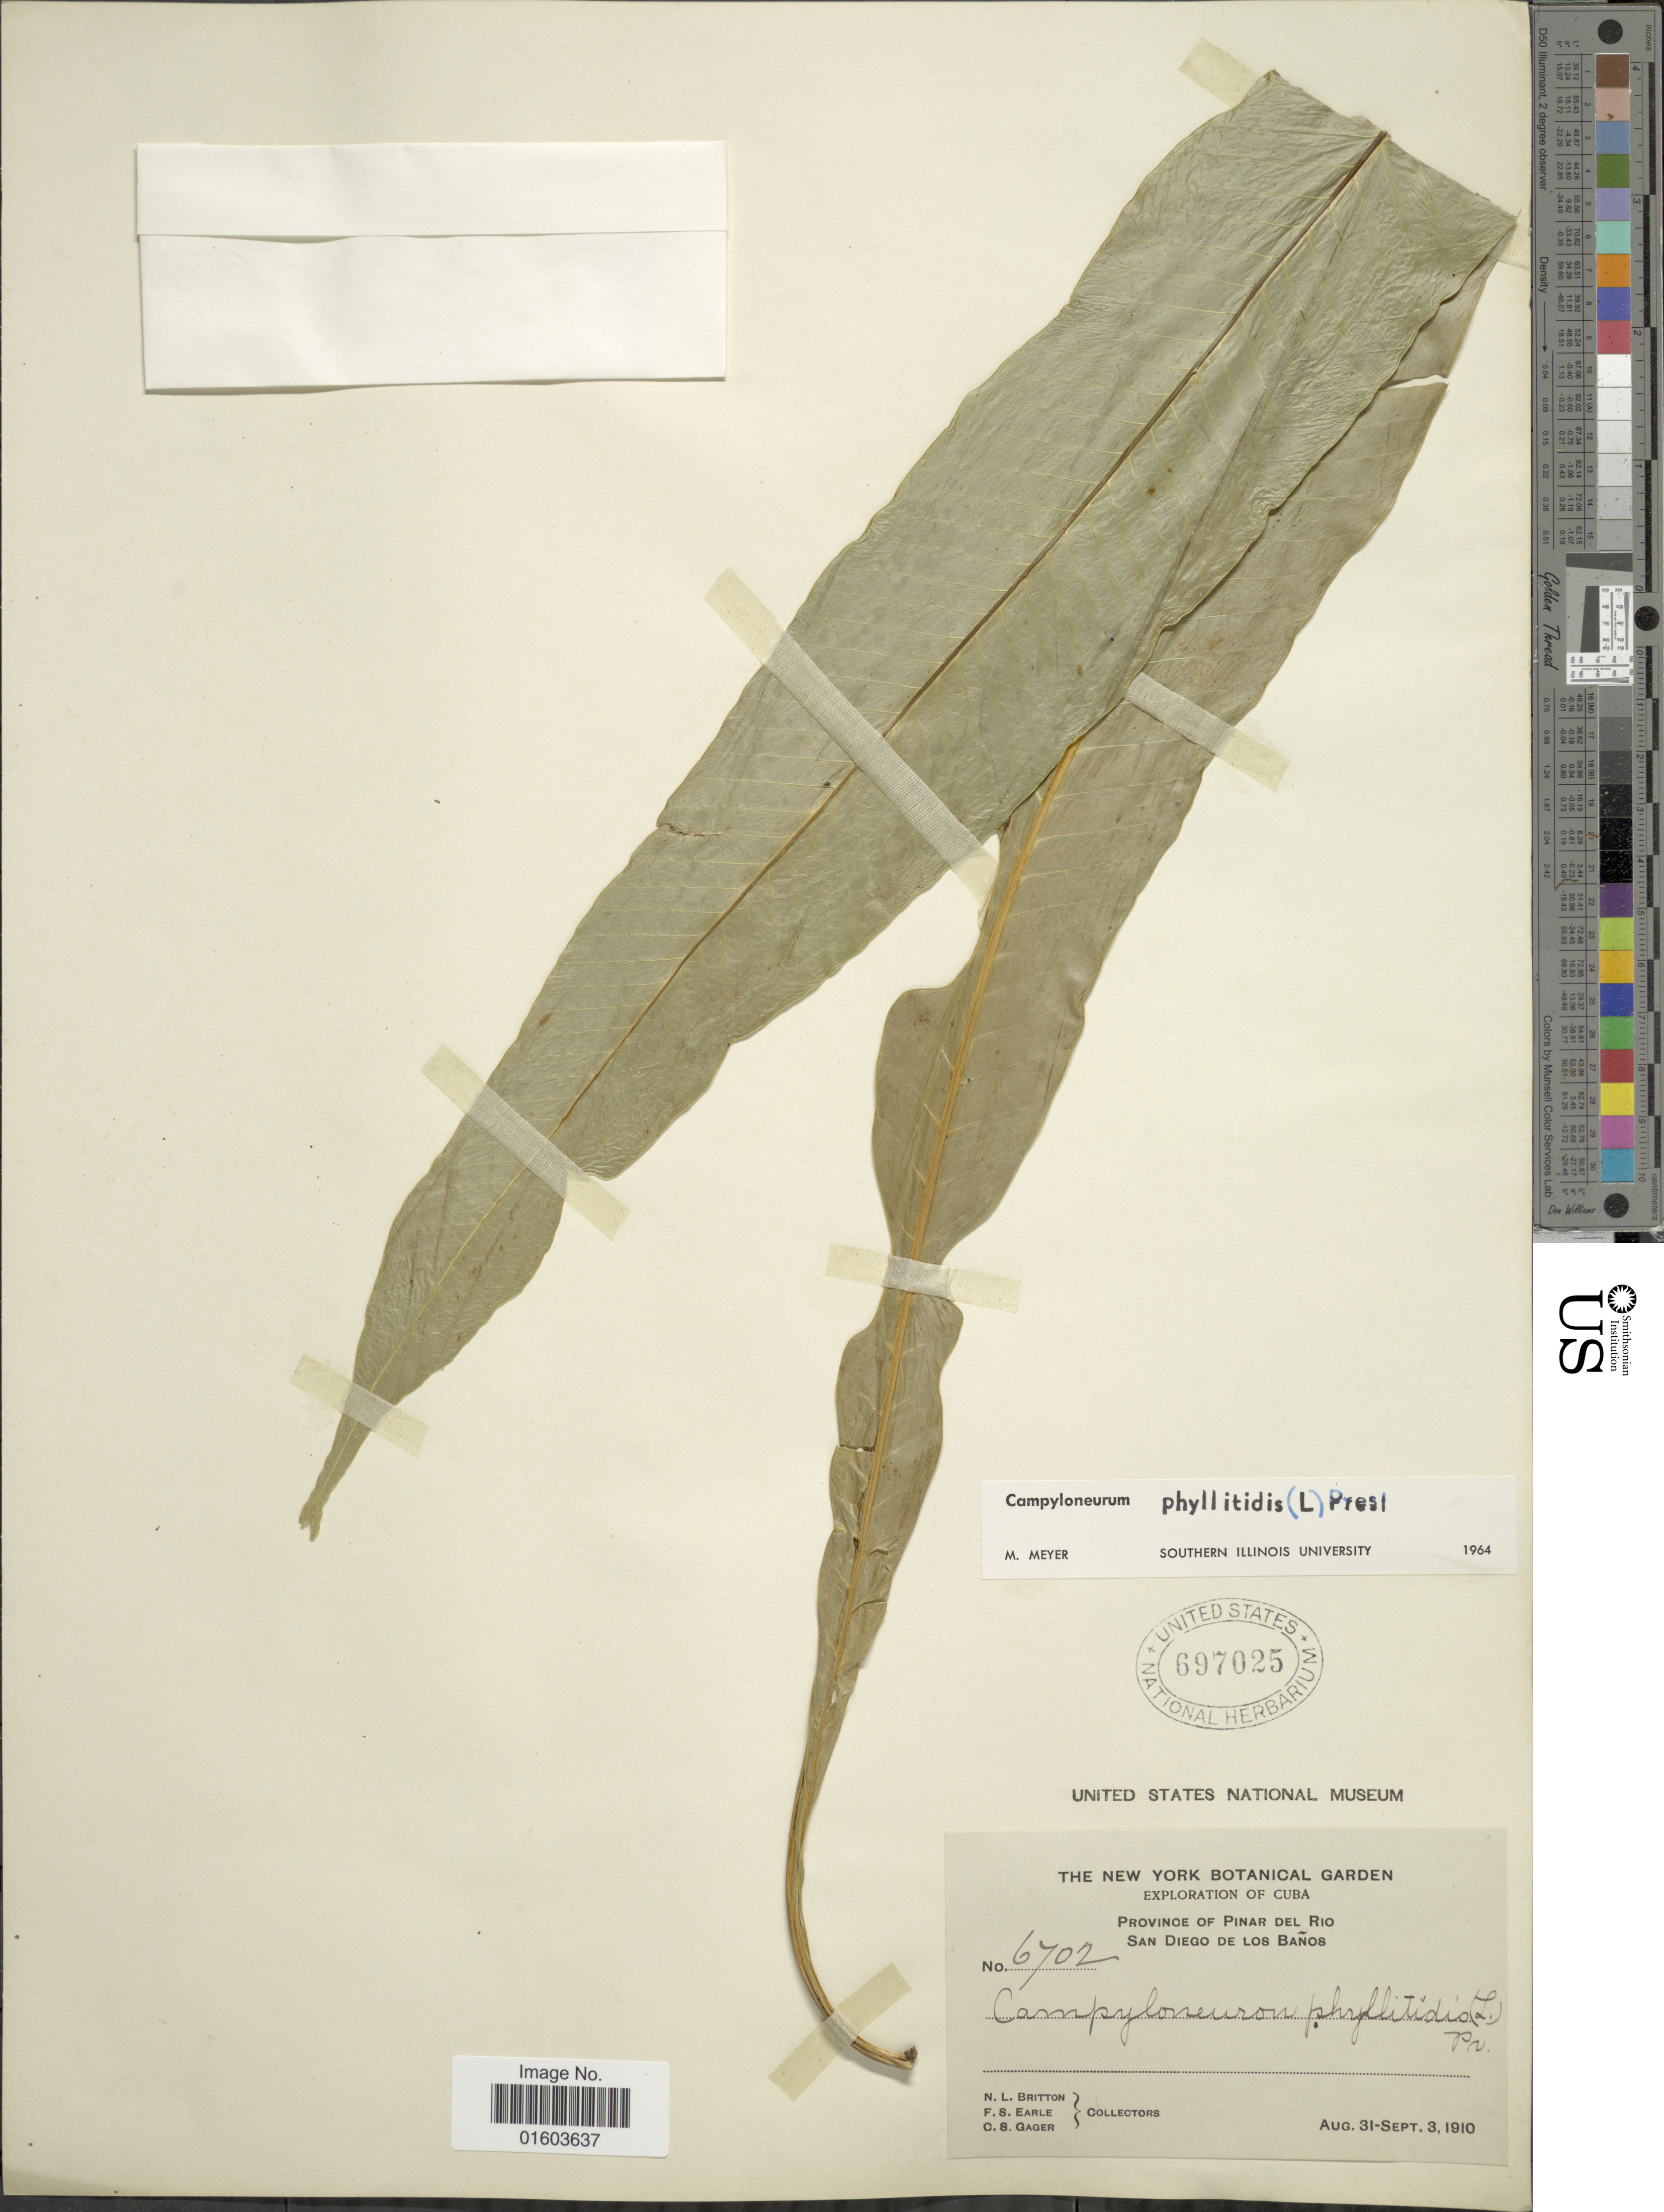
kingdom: Plantae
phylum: Tracheophyta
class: Polypodiopsida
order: Polypodiales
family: Polypodiaceae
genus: Campyloneurum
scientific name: Campyloneurum phyllitidis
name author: (L.) C. Presl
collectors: N. Britton, F. S. Earle & O. Gager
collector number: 6702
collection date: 1910-08-31/1910-09-03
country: Cuba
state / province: Pinar del Río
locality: Province of Pinar del Rio, San Diego de Los Banos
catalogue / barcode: US 697025